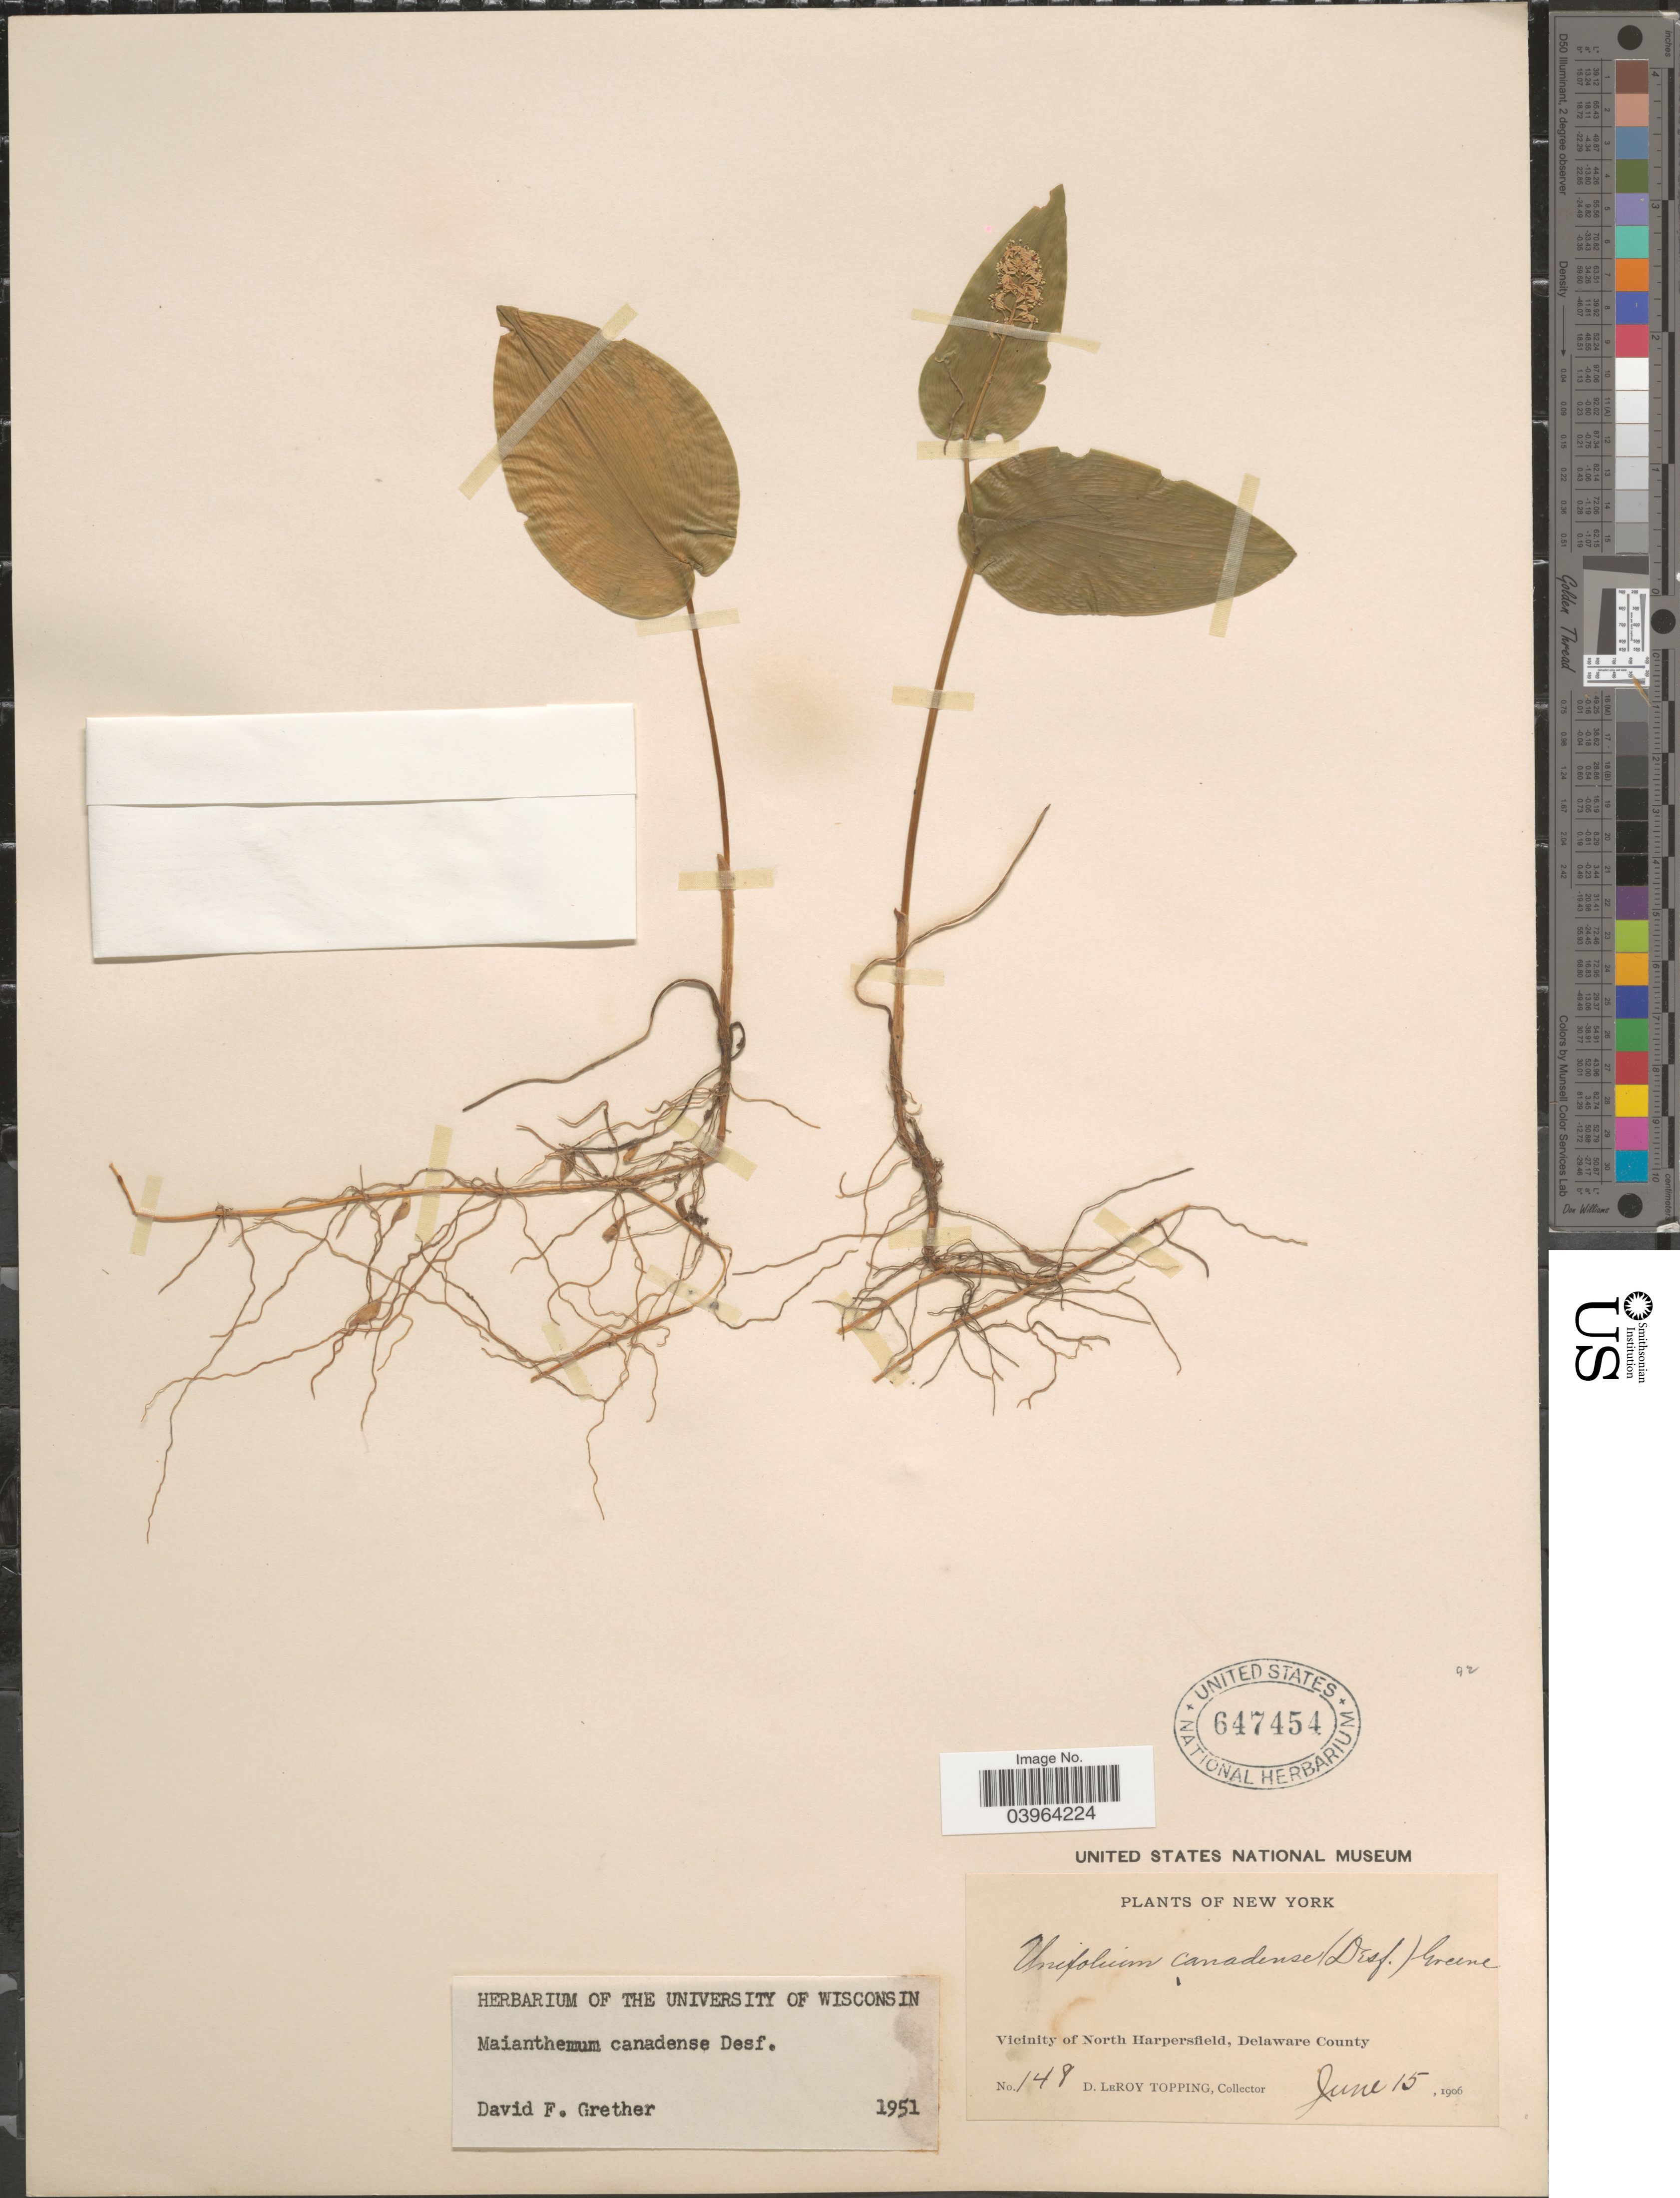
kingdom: Plantae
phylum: Tracheophyta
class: Liliopsida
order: Asparagales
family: Asparagaceae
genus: Maianthemum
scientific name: Maianthemum canadense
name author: Desf.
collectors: D. L. Topping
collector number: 148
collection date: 1906-06-15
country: United States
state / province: New York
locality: Vicinity of North Harpersfield, Delaware County.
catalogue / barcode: US 647454